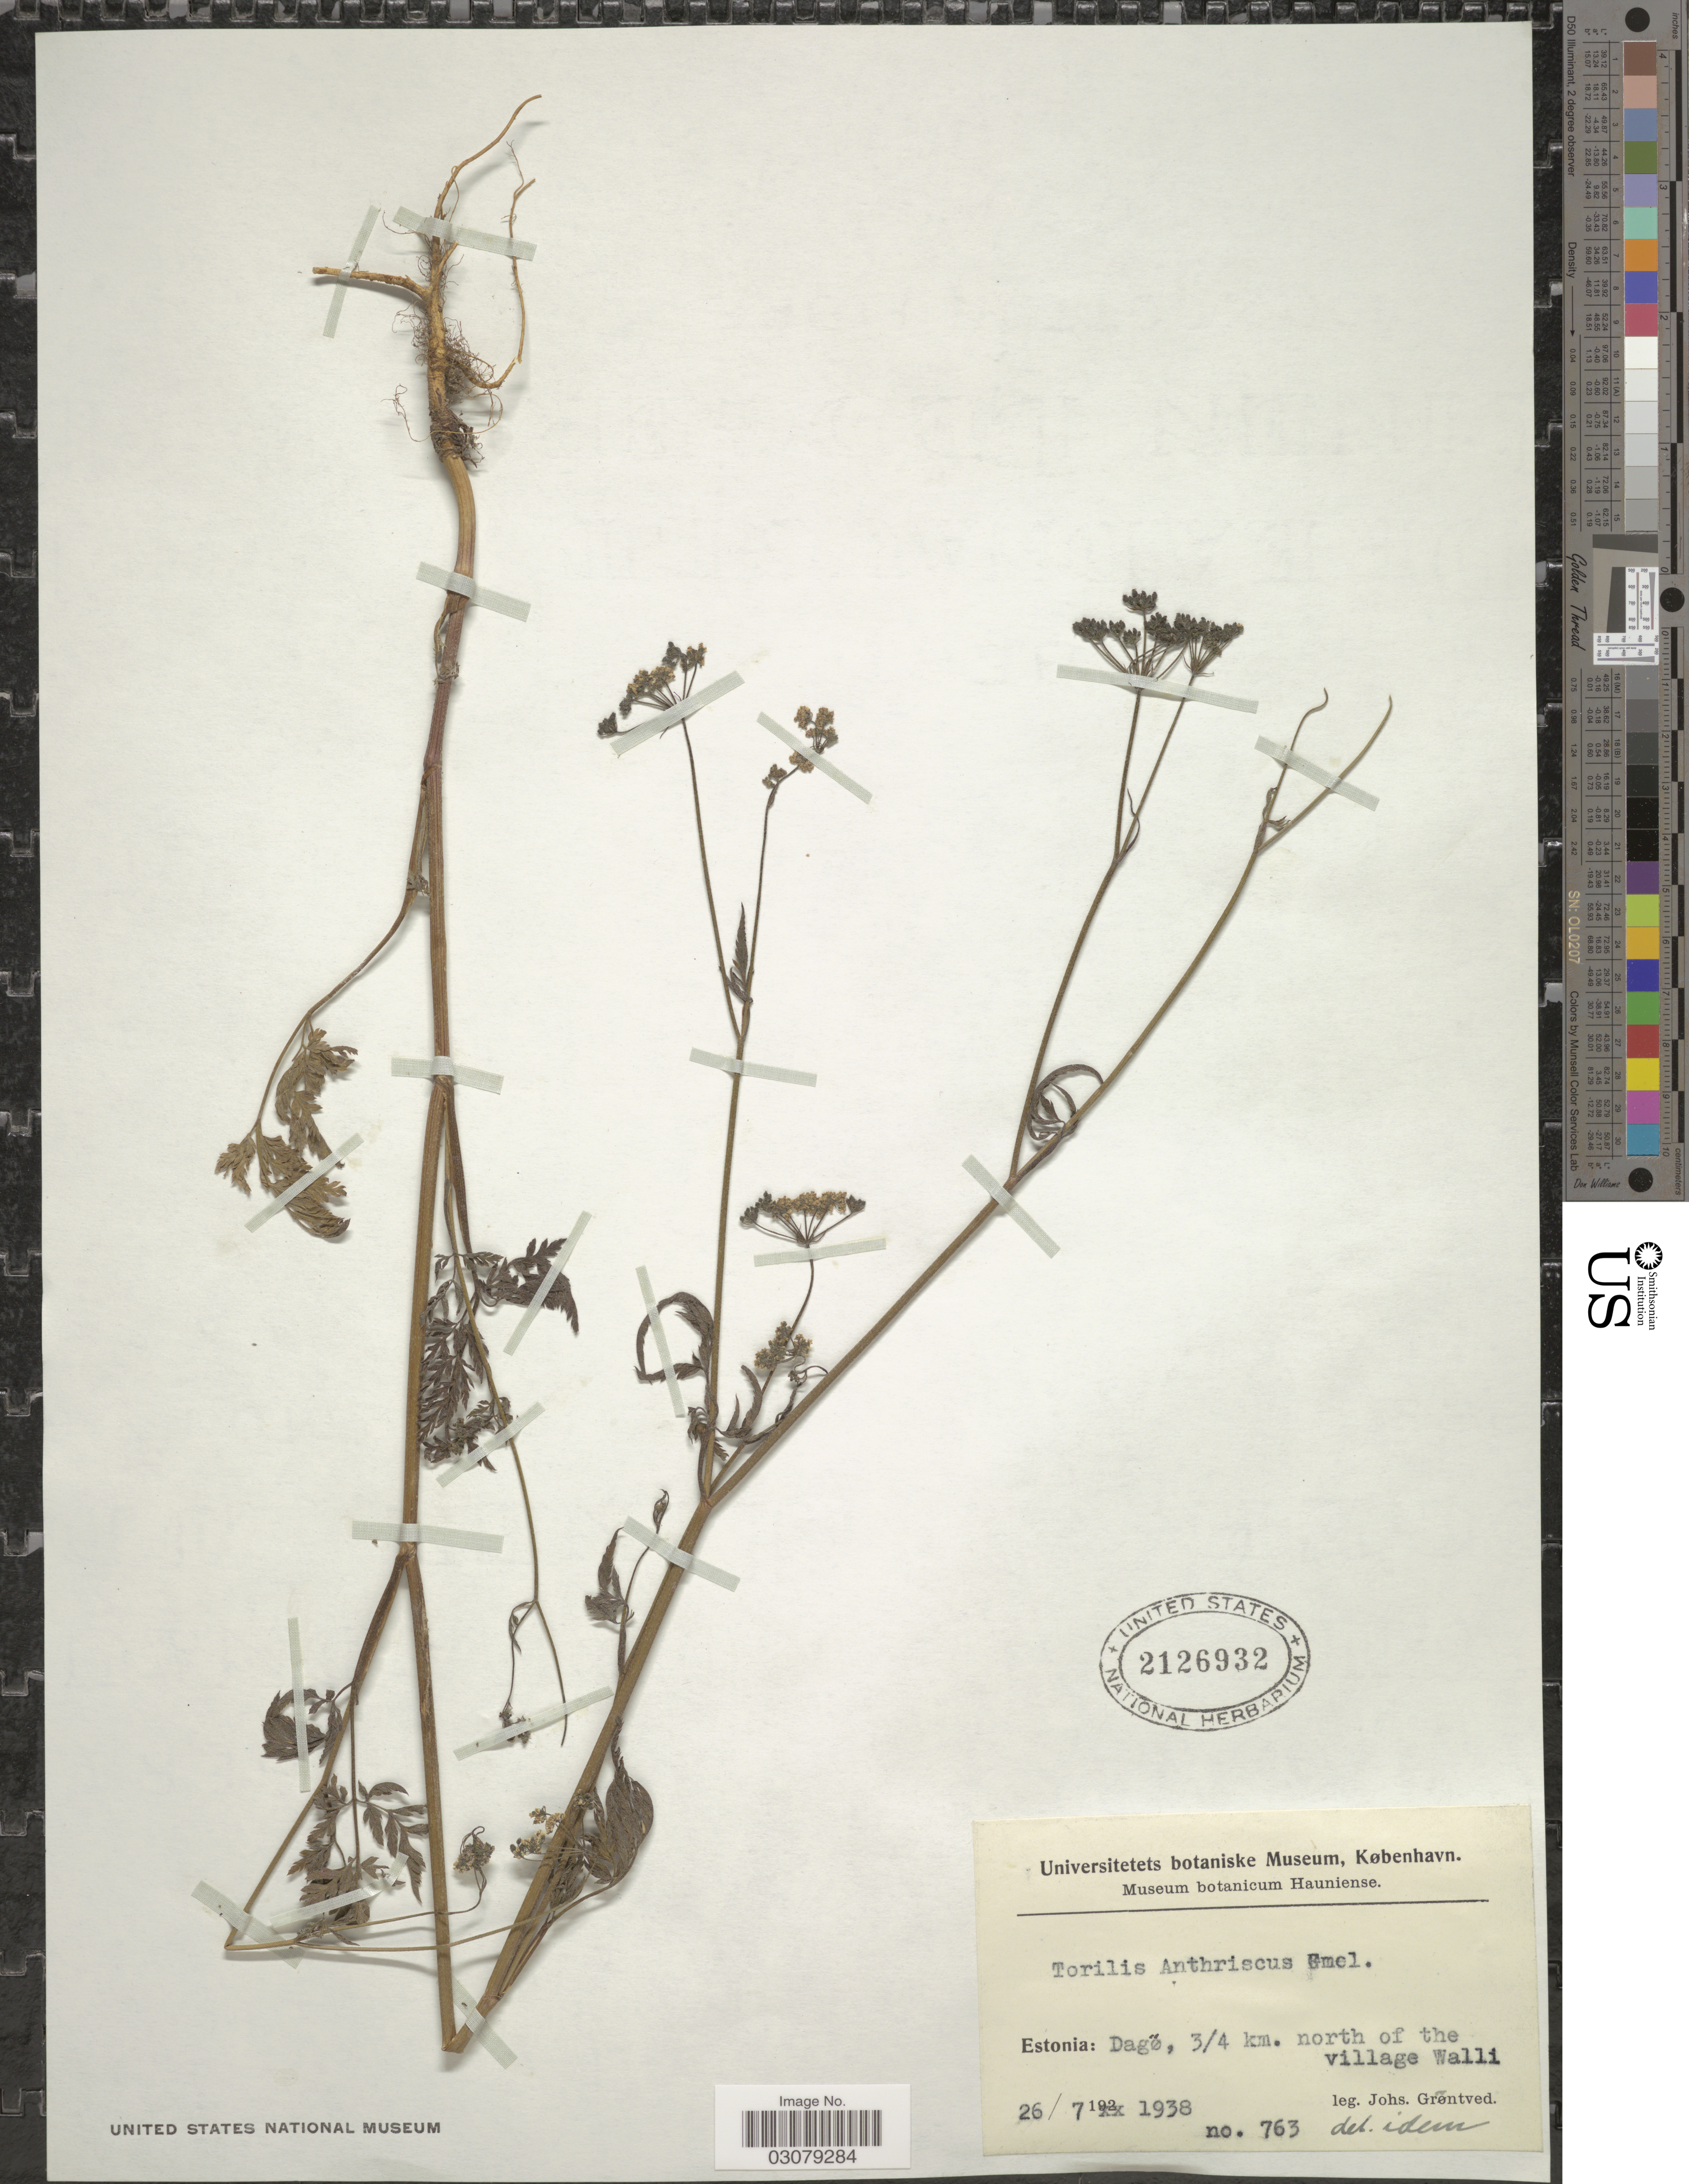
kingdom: Plantae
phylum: Tracheophyta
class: Magnoliopsida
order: Apiales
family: Apiaceae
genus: Torilis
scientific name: Torilis japonica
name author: (Houtt.) DC.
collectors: J. Grøntved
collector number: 763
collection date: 1938-07-26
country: Estonia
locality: Dagø, ¾ km. north of the village Walli.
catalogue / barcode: US 2126932